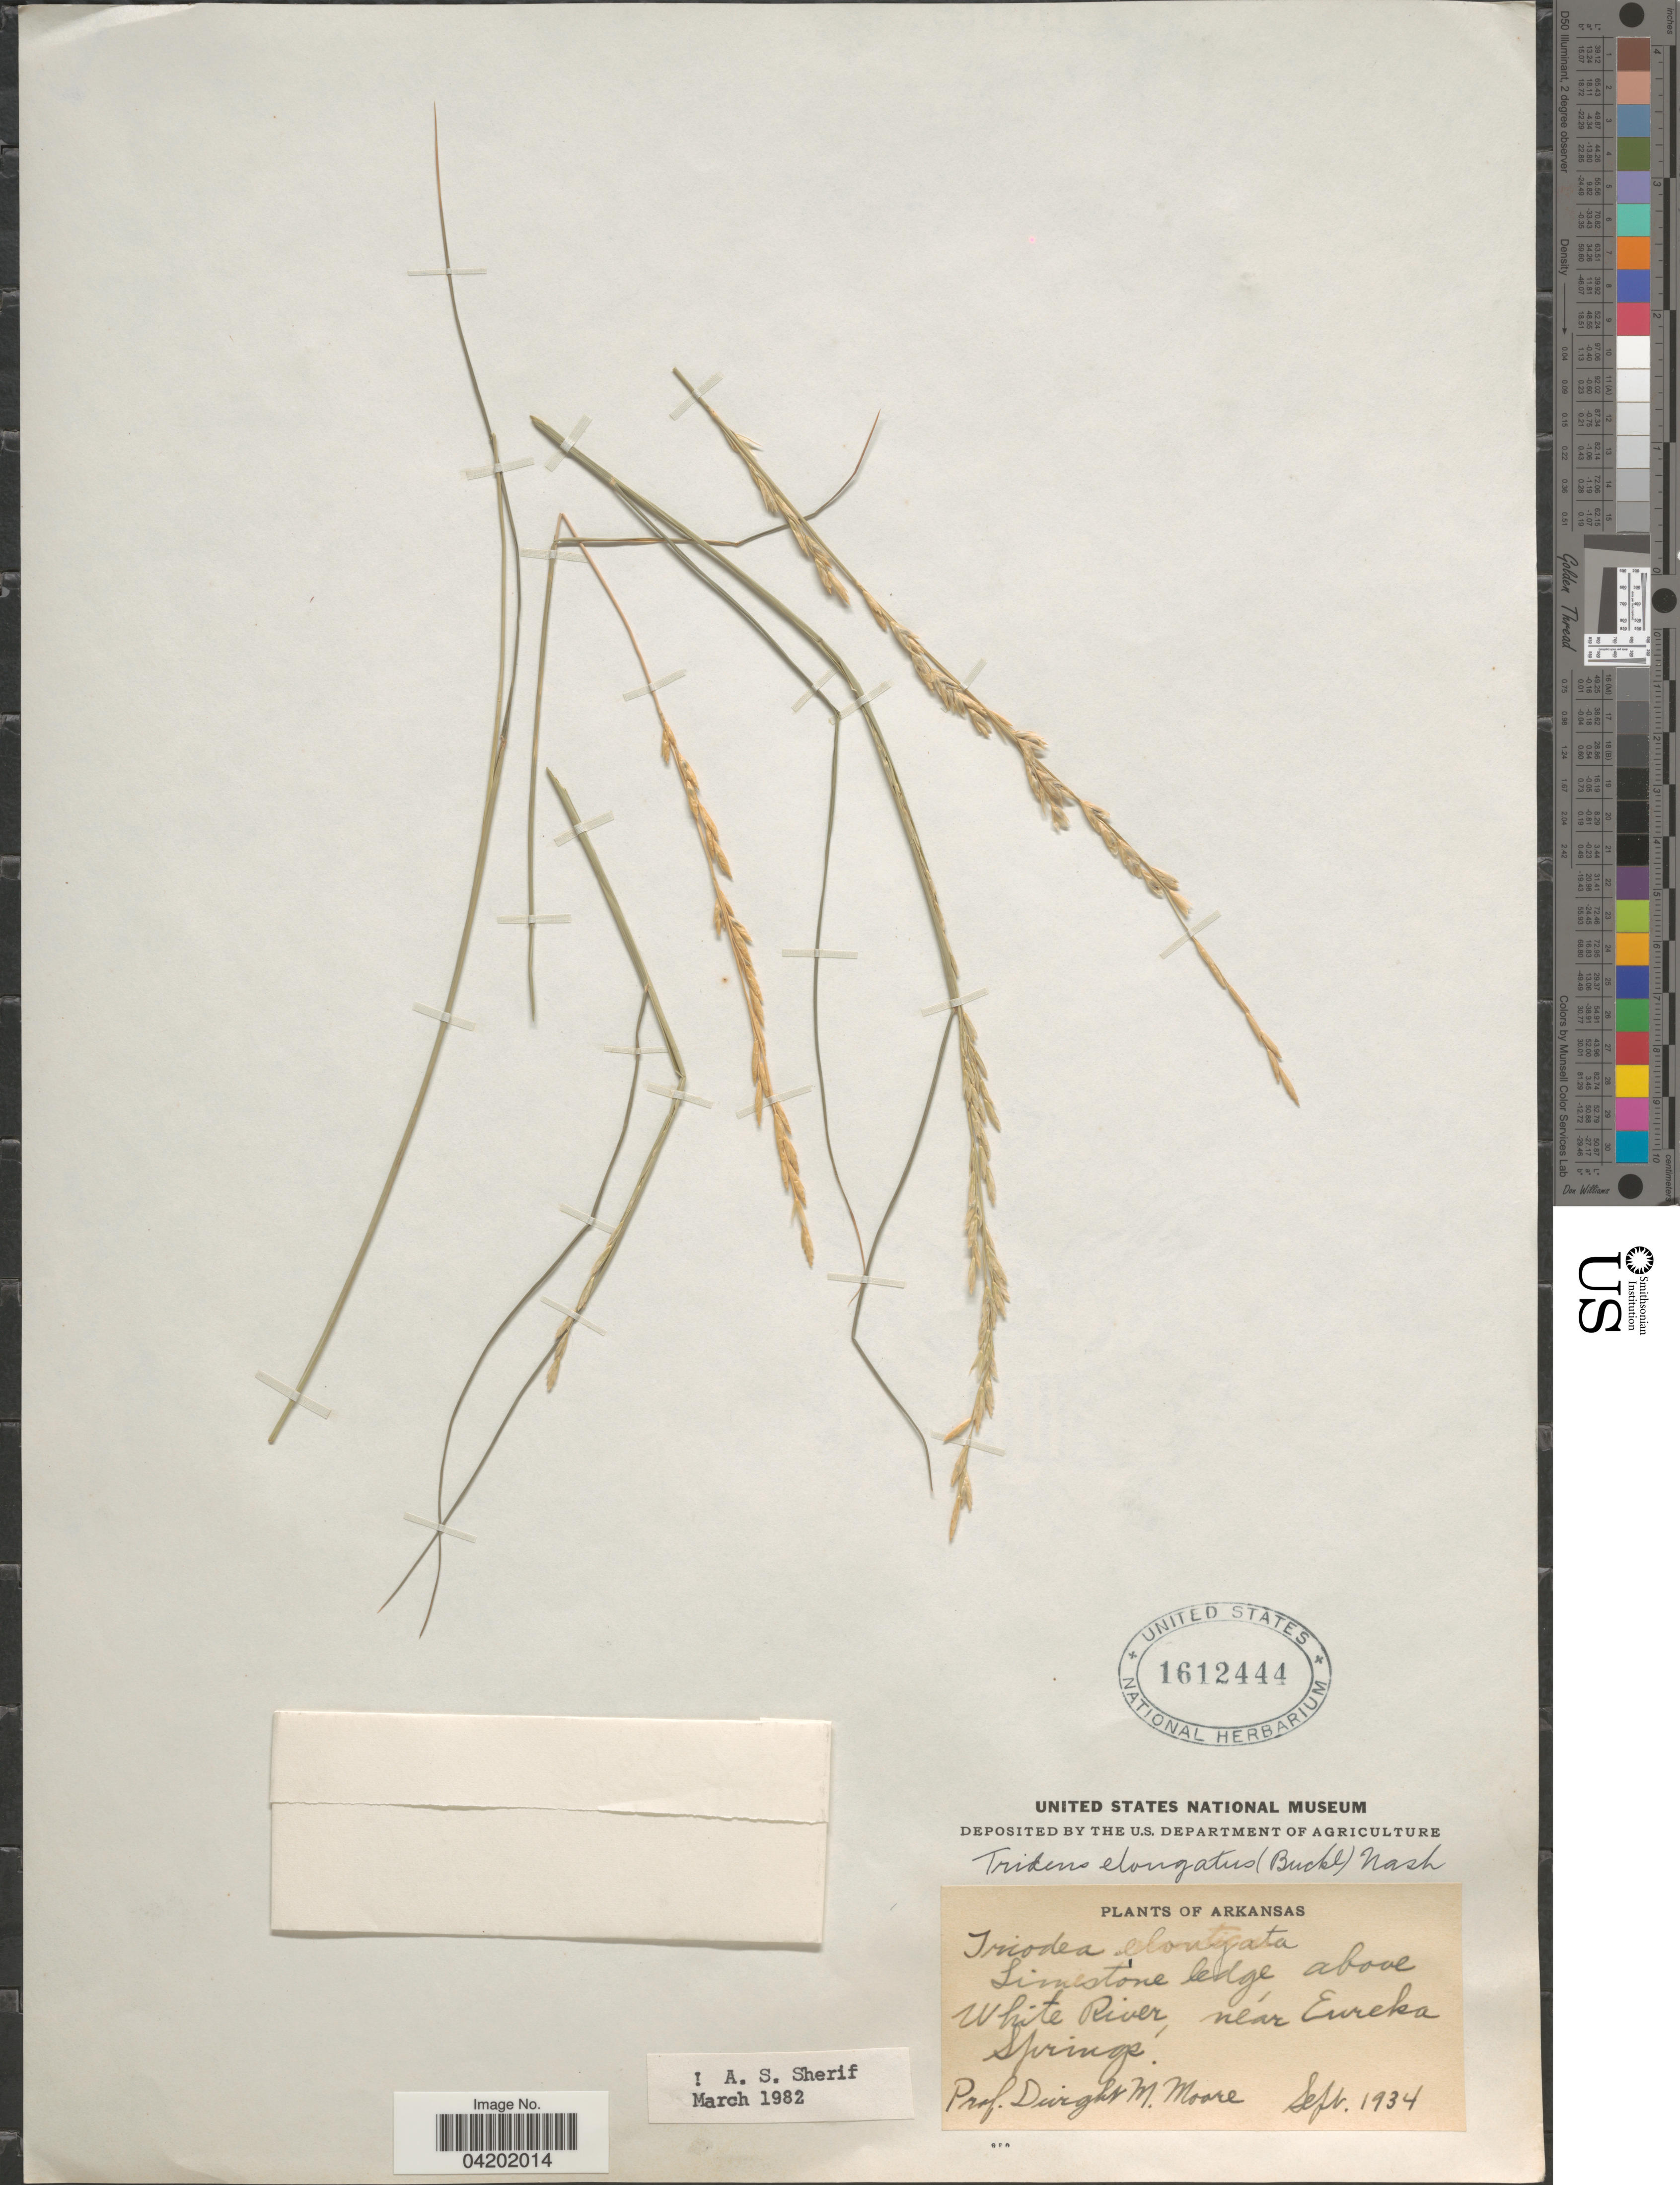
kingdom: Plantae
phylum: Tracheophyta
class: Liliopsida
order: Poales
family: Poaceae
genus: Tridentopsis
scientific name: Tridentopsis mutica var. elongata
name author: P.M. Peterson & Romasch.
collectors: D. Moore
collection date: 1934-09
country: United States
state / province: Arkansas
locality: Above White River, near Eureka Springs.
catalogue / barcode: US 1612444